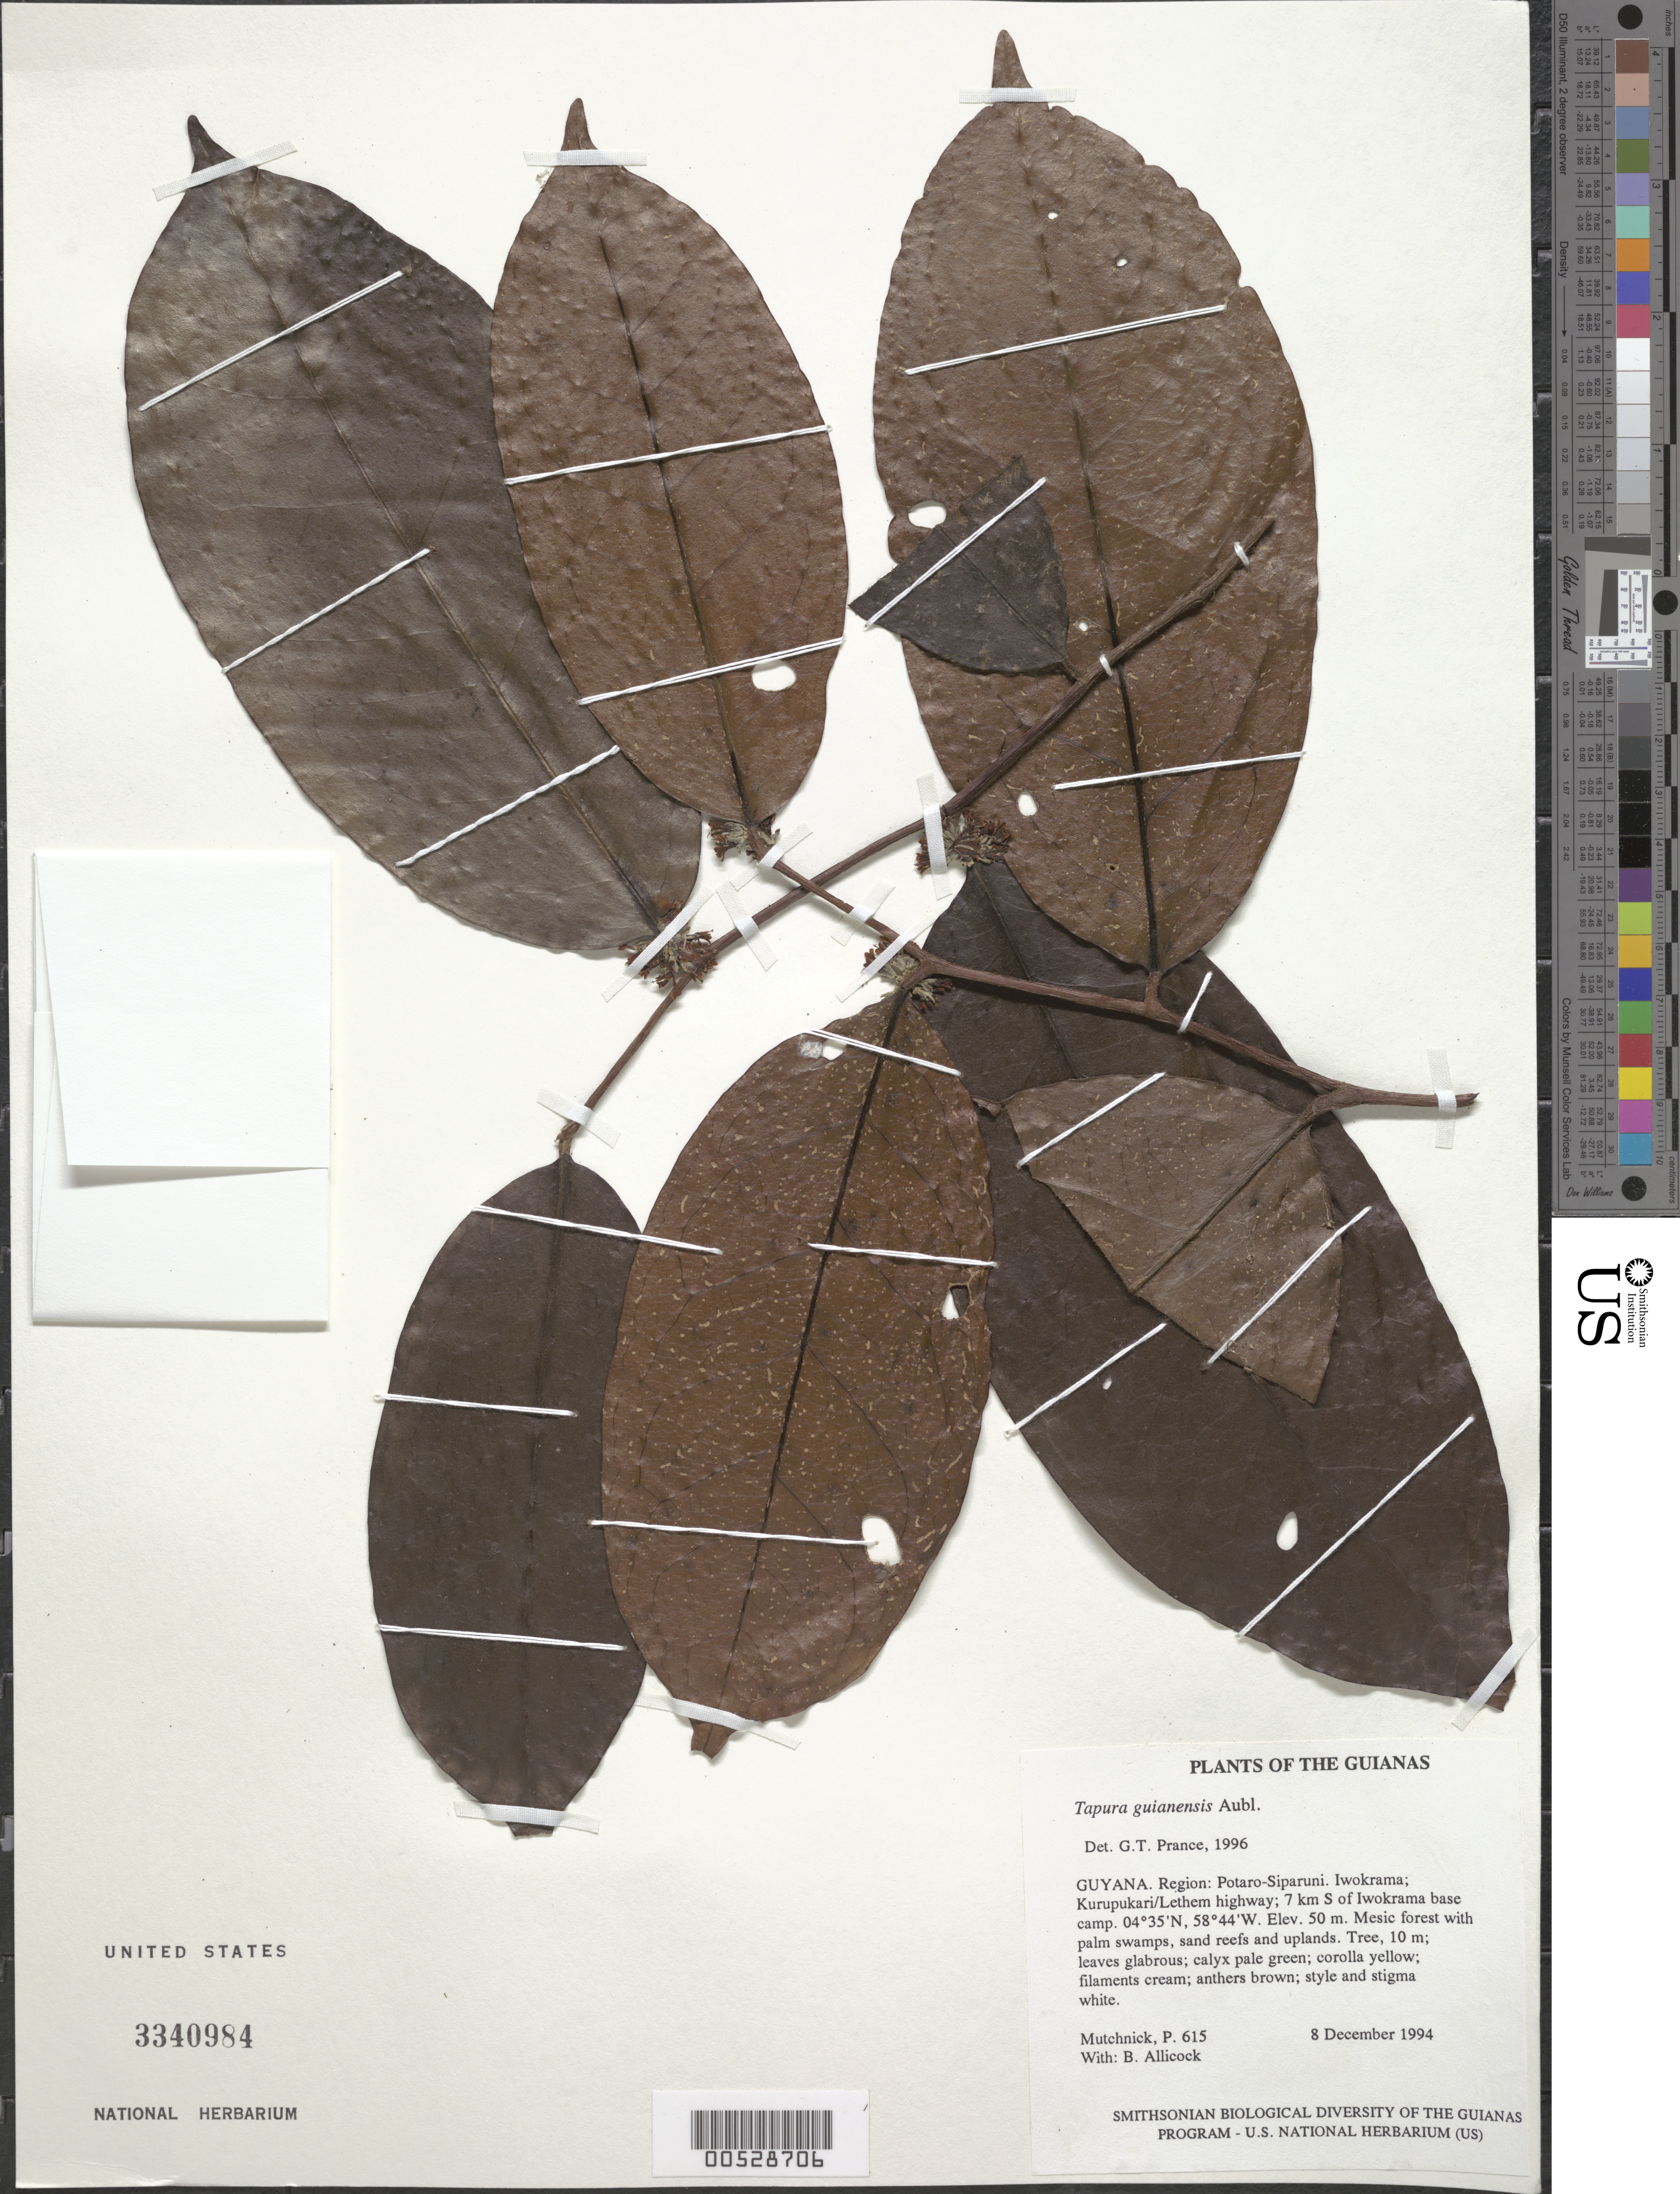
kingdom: Plantae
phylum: Tracheophyta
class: Magnoliopsida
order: Malpighiales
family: Dichapetalaceae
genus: Tapura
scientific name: Tapura guianensis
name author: Aubl.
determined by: Prance, G. T.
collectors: P. Mutchnick & B. Allicock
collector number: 615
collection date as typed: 8 December 1994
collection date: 1994-12-08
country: Guyana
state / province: Potaro-Siparuni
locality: Iwokrama; Kurupukari/Lethem highway; 7 km S of Iwokrama base camp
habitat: Mesic forest with palm swamps, sand reefs and uplands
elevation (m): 50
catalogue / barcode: US 3340984